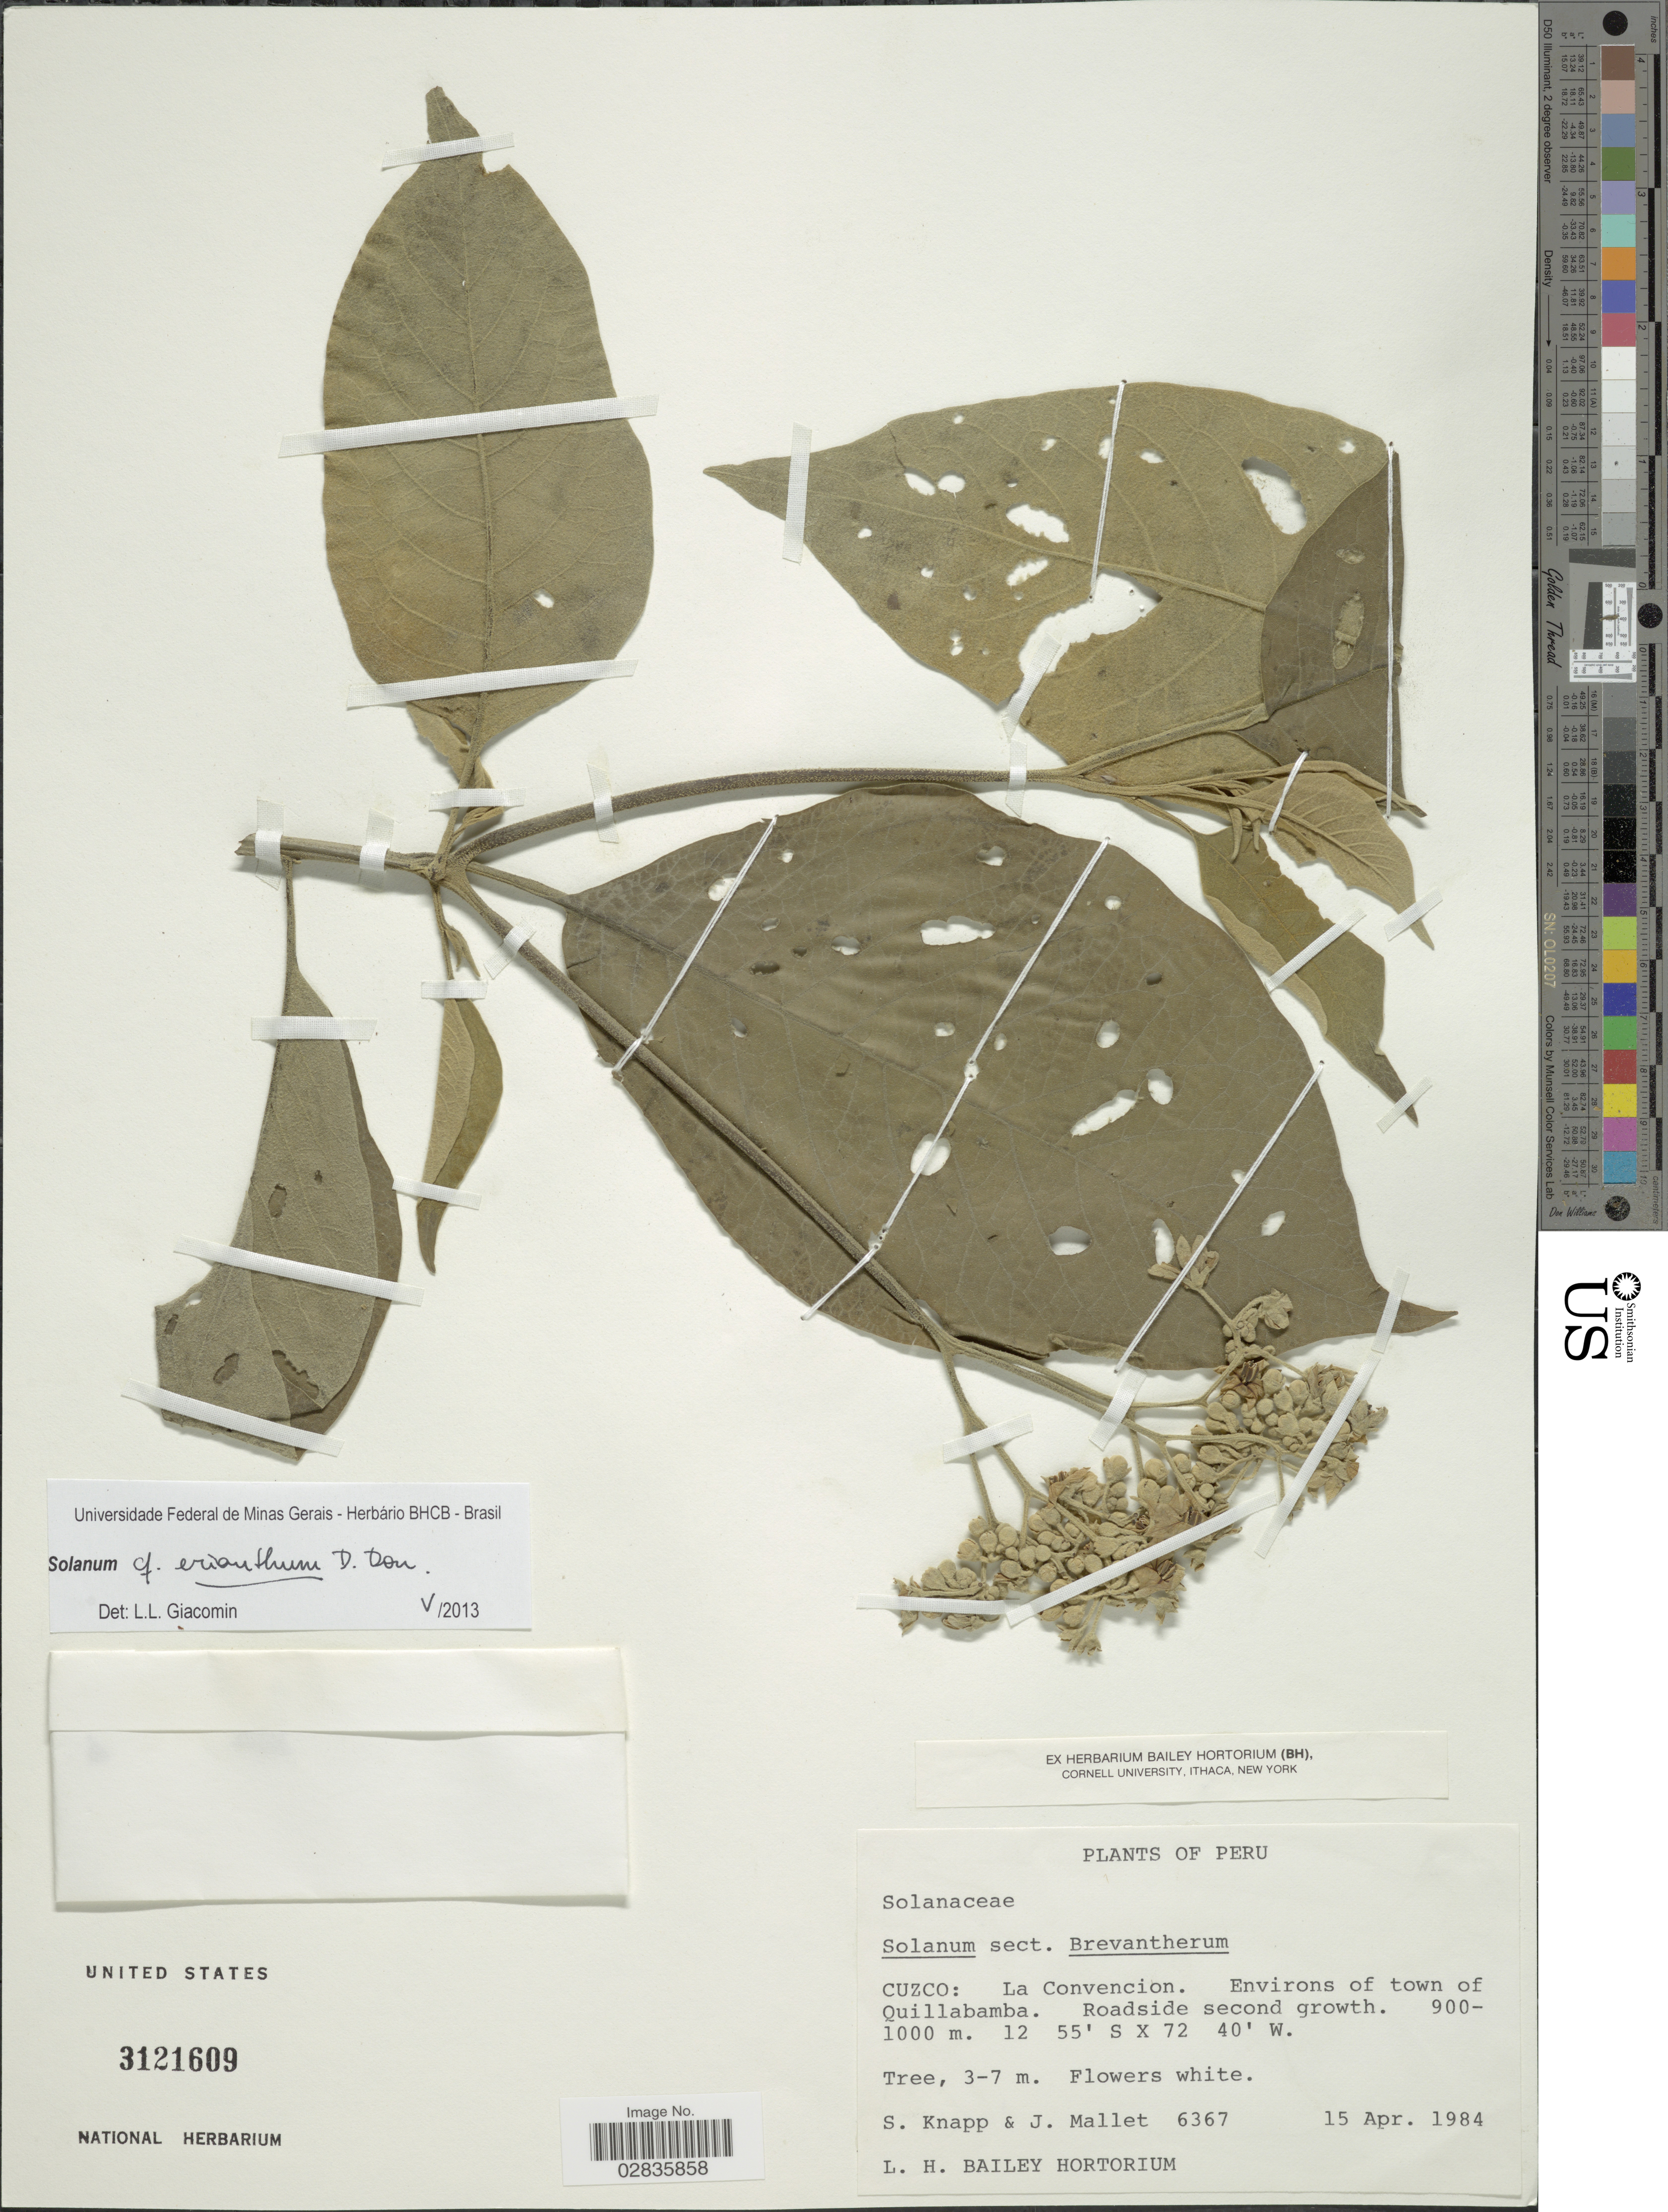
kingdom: Plantae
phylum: Tracheophyta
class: Magnoliopsida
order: Solanales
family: Solanaceae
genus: Solanum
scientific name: Solanum erianthum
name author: D. Don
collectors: S. Knapp & J. Mallet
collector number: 6367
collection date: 1984-04-15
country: Peru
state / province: Cusco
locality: Cuzco: La Convencion. Environs of town of Quillabamba.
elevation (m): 900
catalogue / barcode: US 3121609